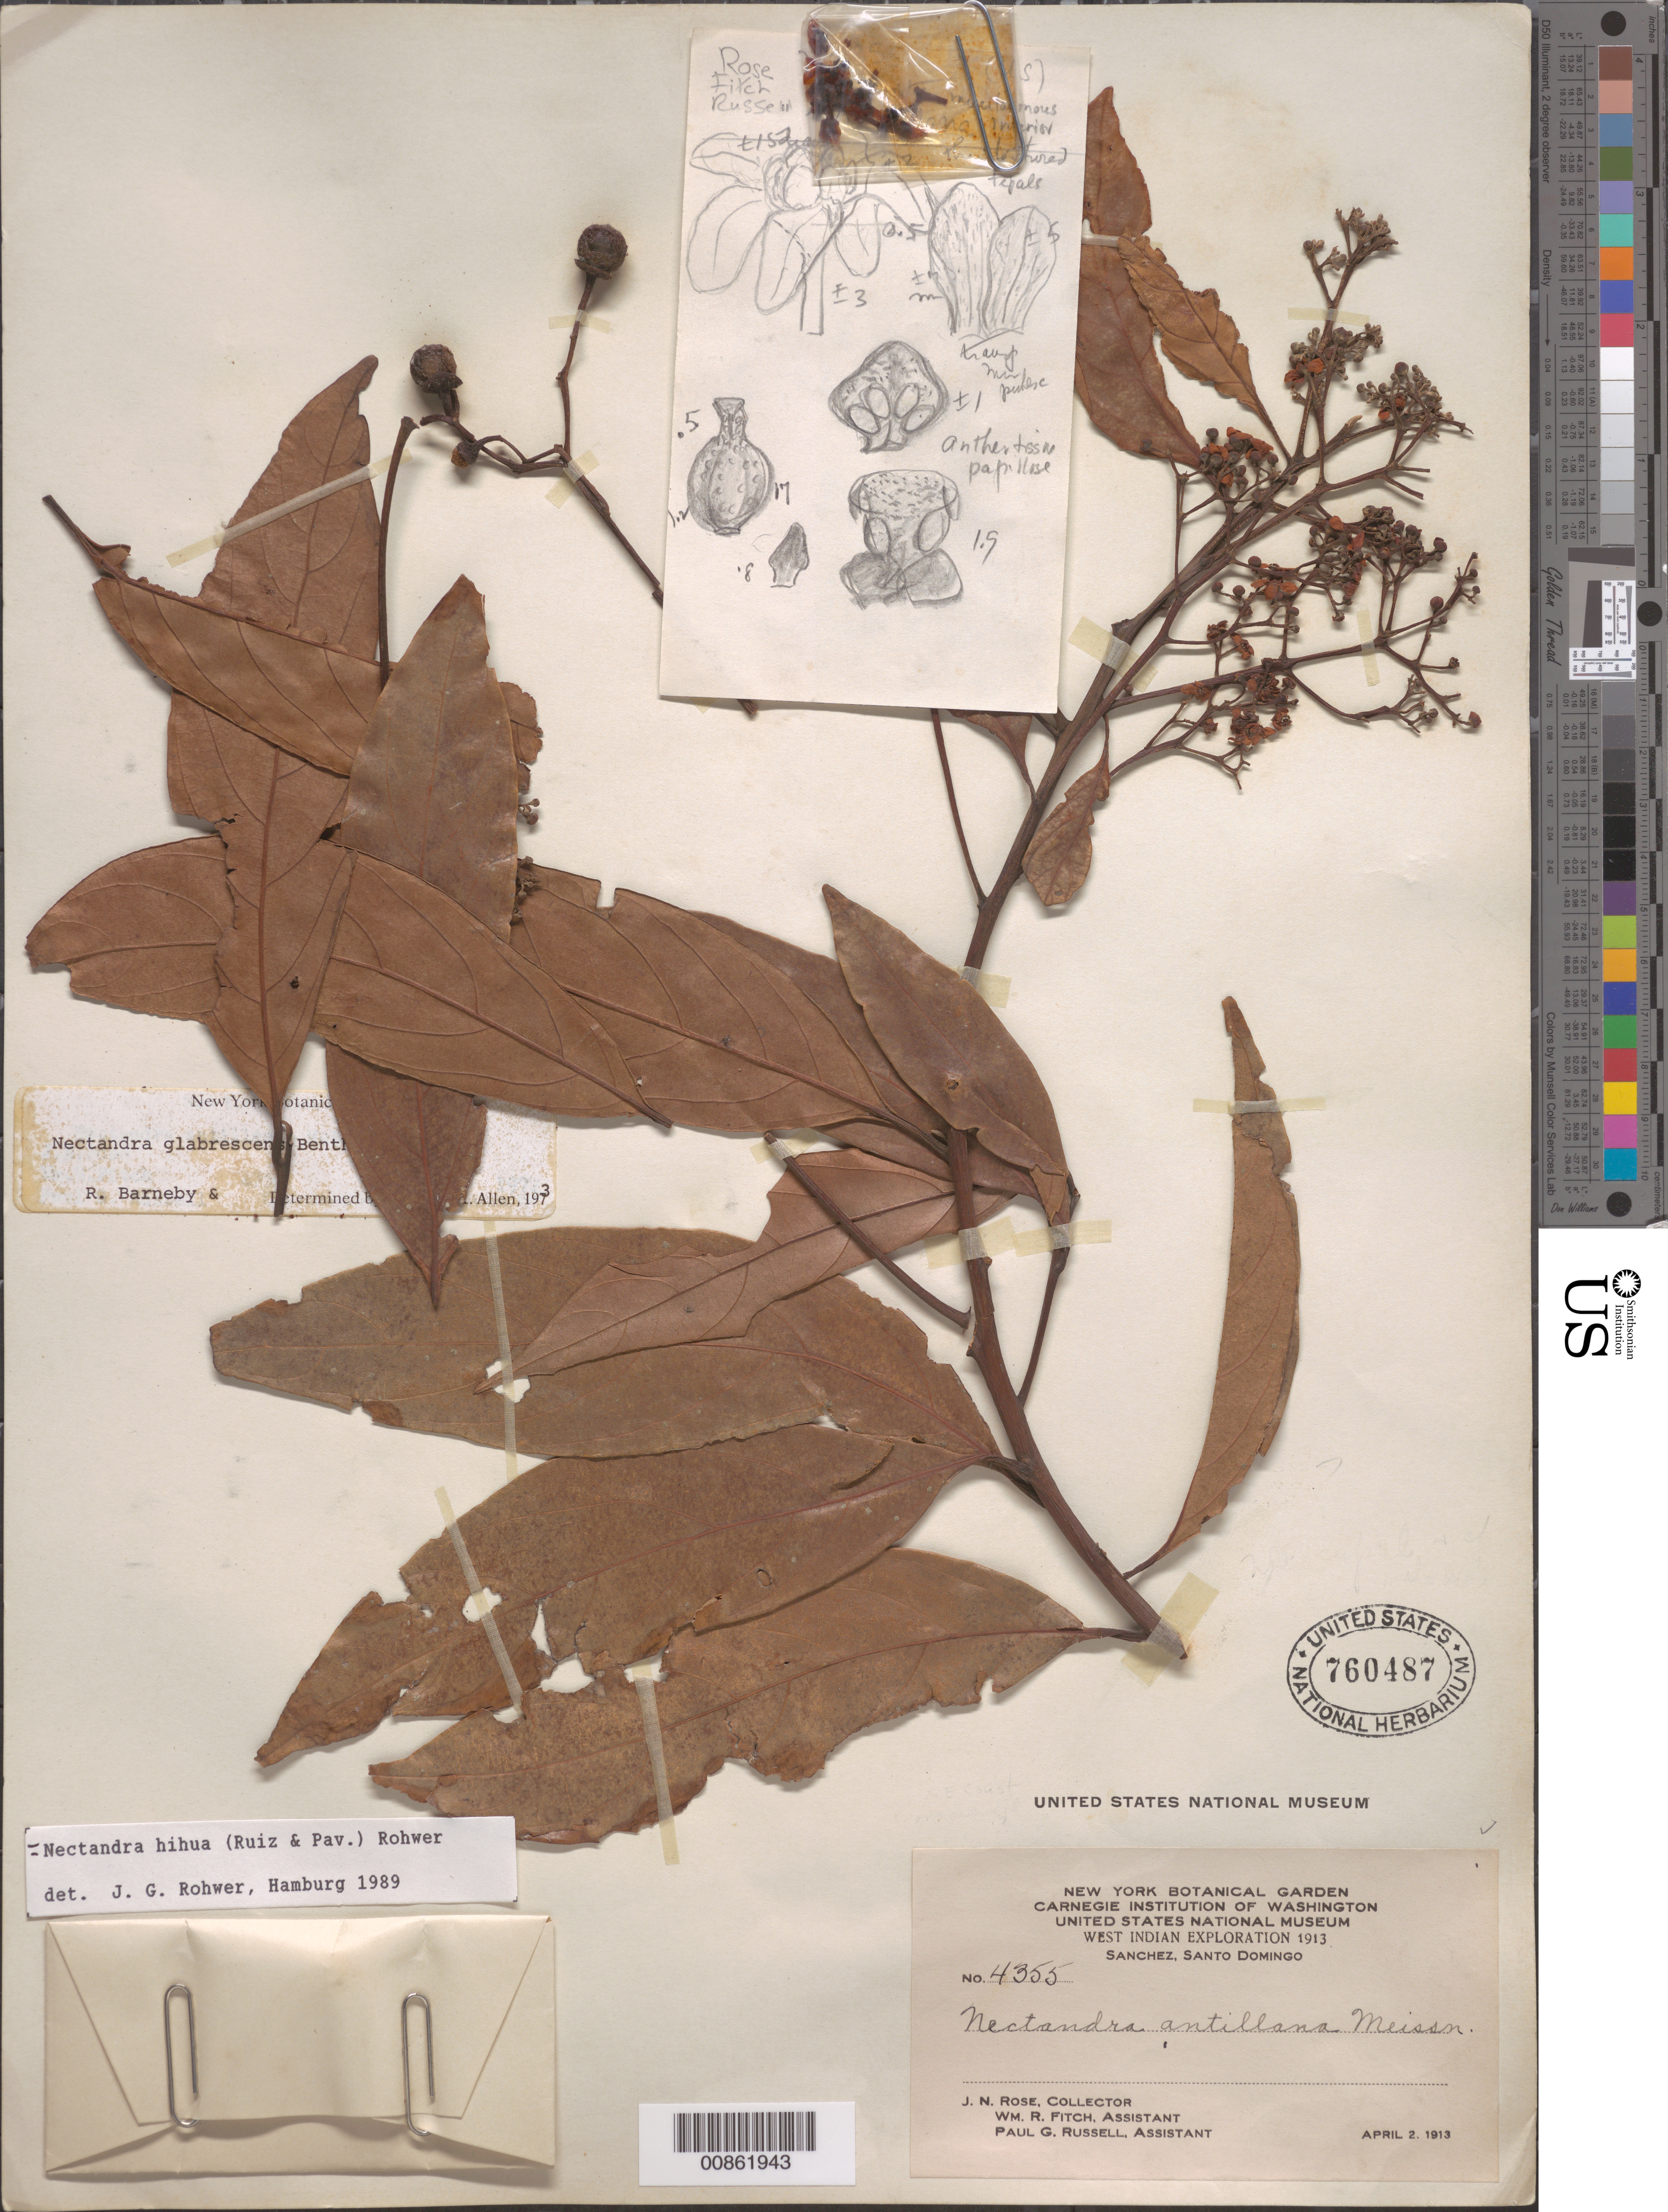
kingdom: Plantae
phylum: Tracheophyta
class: Magnoliopsida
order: Laurales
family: Lauraceae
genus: Nectandra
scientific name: Nectandra hihua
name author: (Ruiz & Pav.) Rohwer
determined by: Rohwer, J. G.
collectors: J. N. Rose, W. R. Fitch & P. G. Russell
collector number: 4355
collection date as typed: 02 Apr 1913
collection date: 1913-04-02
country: Dominican Republic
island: Hispaniola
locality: Sanchez, Santo Domingo.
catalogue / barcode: US 760487